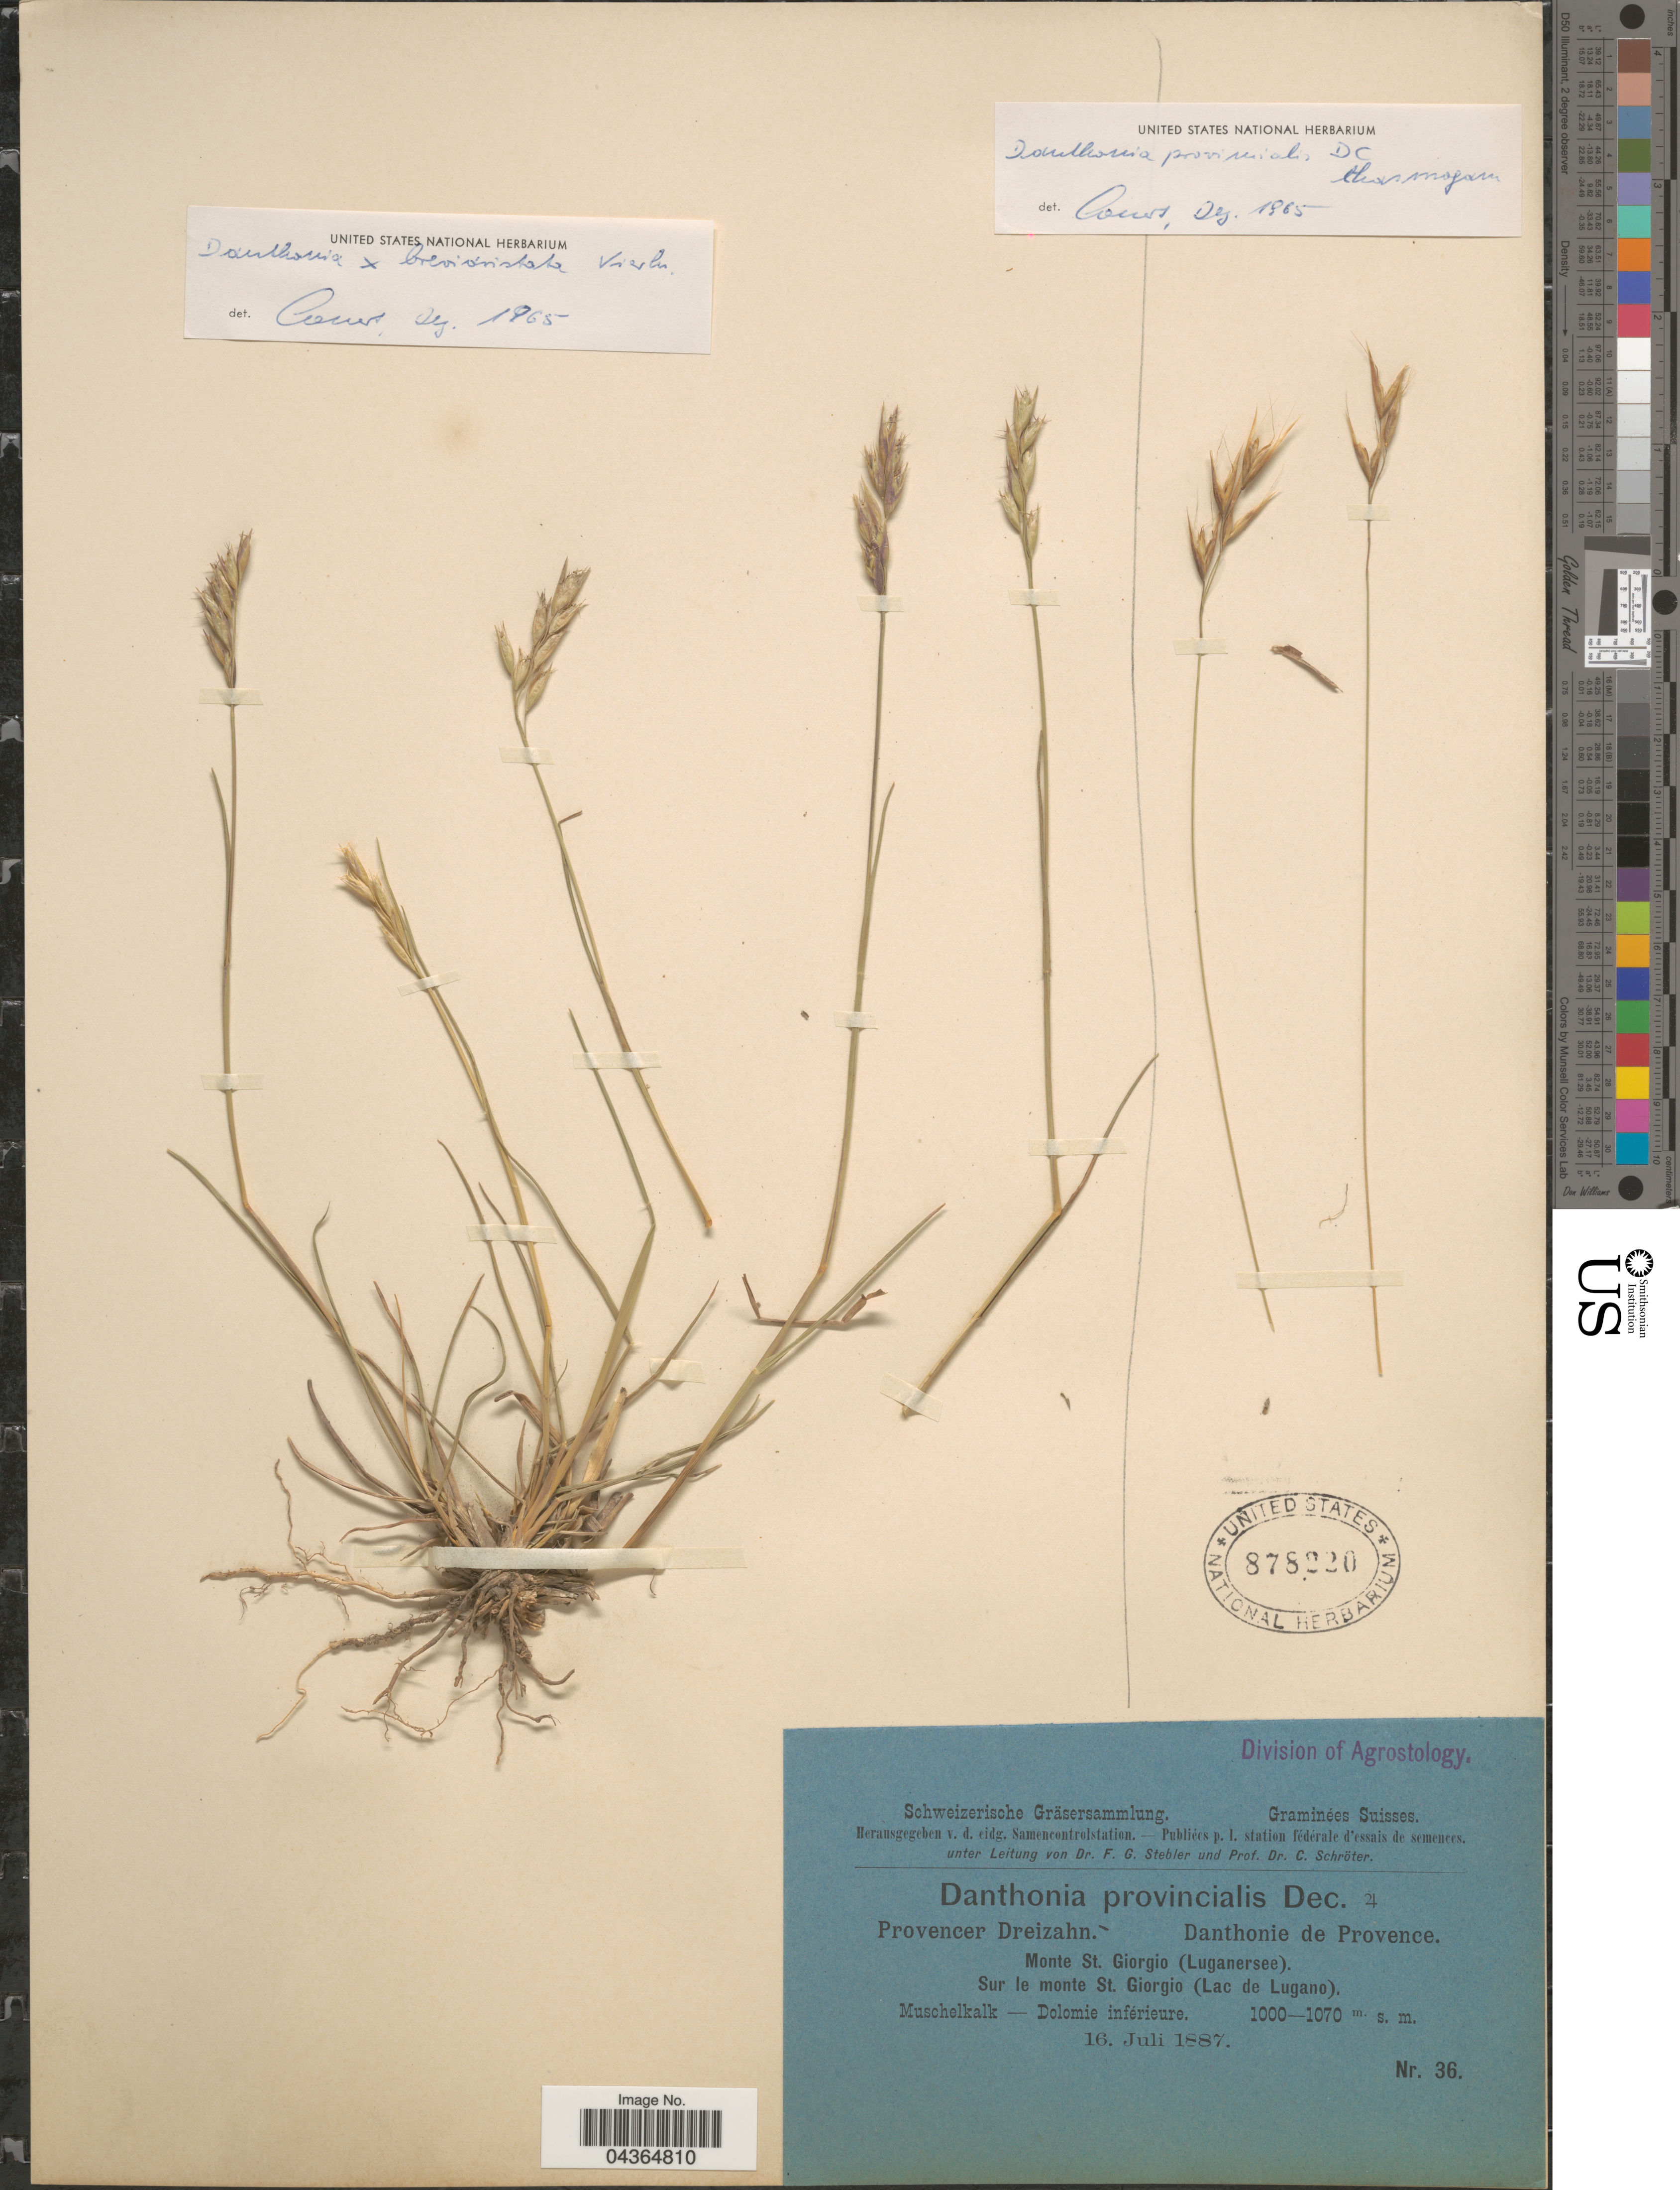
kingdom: Plantae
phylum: Tracheophyta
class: Liliopsida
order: Poales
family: Poaceae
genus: Danthonia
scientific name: Danthonia breviaristata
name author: (Beck) Vierh.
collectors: Stebler, F.G. & Schröter, C.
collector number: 36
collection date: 1887-07-16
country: Switzerland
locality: Suisses. Monte St. Goirgio (Luganersee). Sur le monte St. Giorgio (Lac de Lugano). Muschelkalk - Dolomie inférieure.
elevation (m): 1000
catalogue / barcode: US 878220